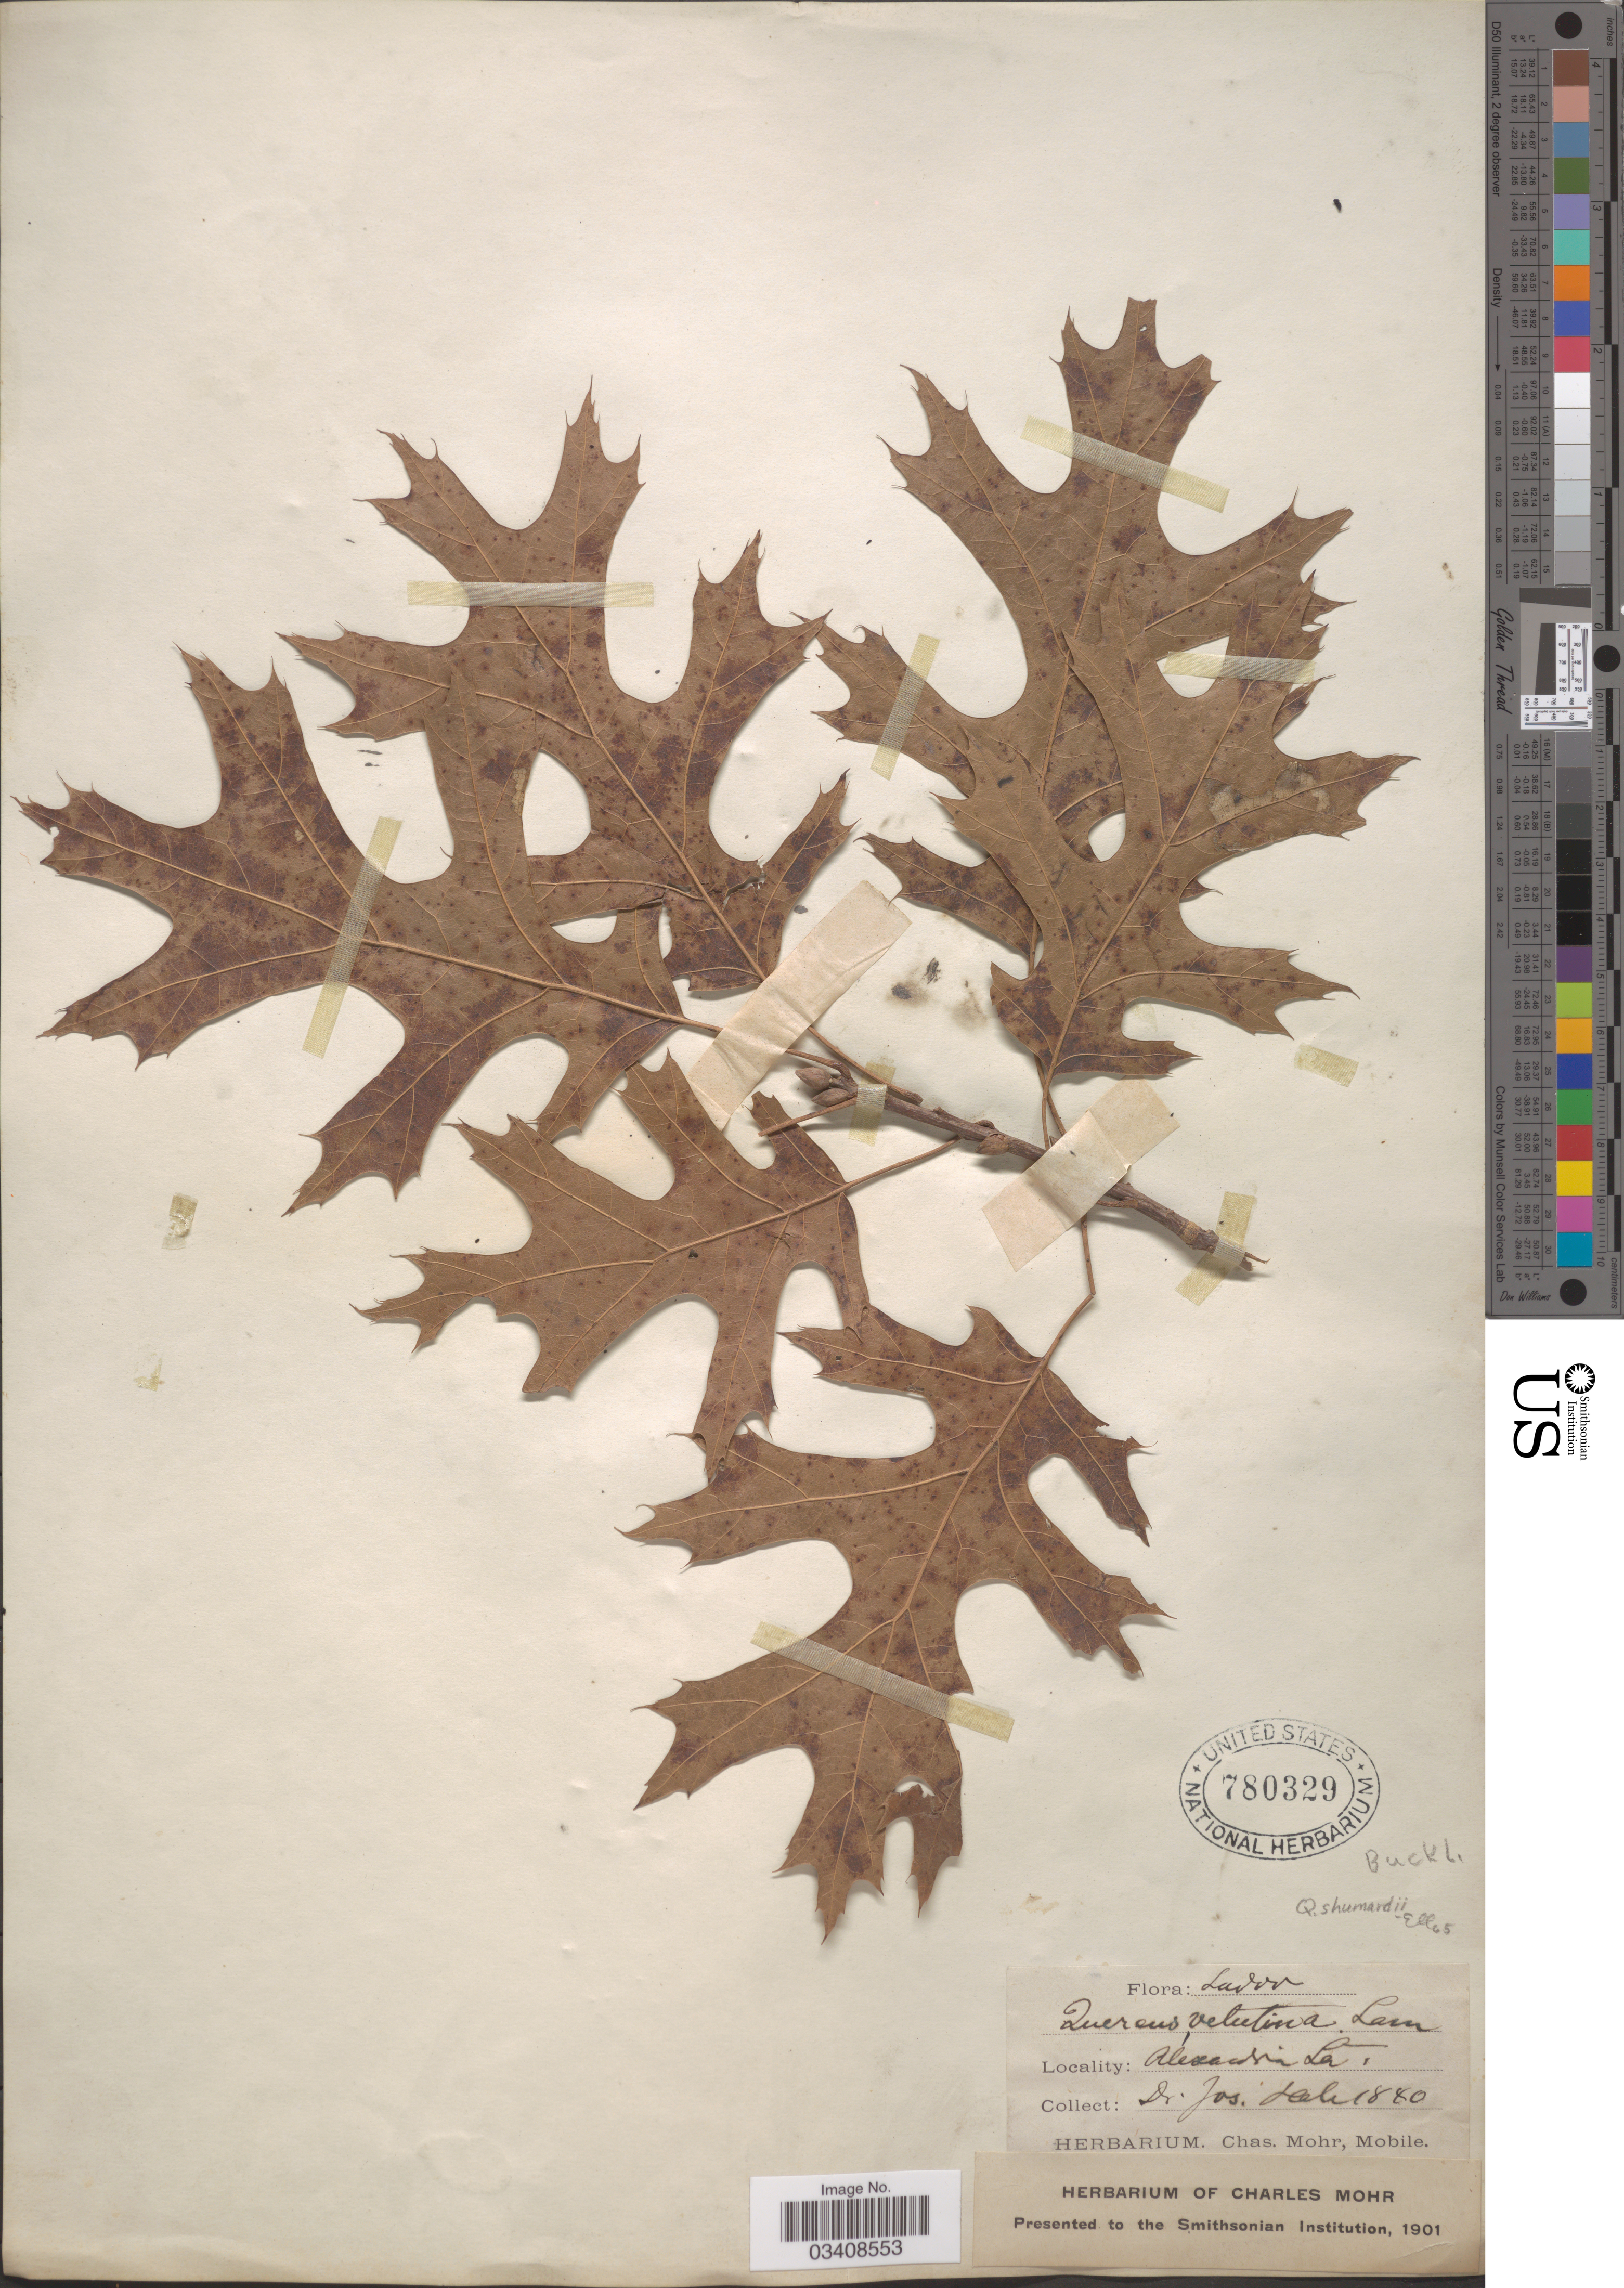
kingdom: Plantae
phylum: Tracheophyta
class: Magnoliopsida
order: Fagales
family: Fagaceae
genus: Quercus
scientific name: Quercus shumardii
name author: Buckley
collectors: J. Hale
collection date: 1880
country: United States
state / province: Louisiana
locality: Ludov. Alexandria.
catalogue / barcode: US 780329